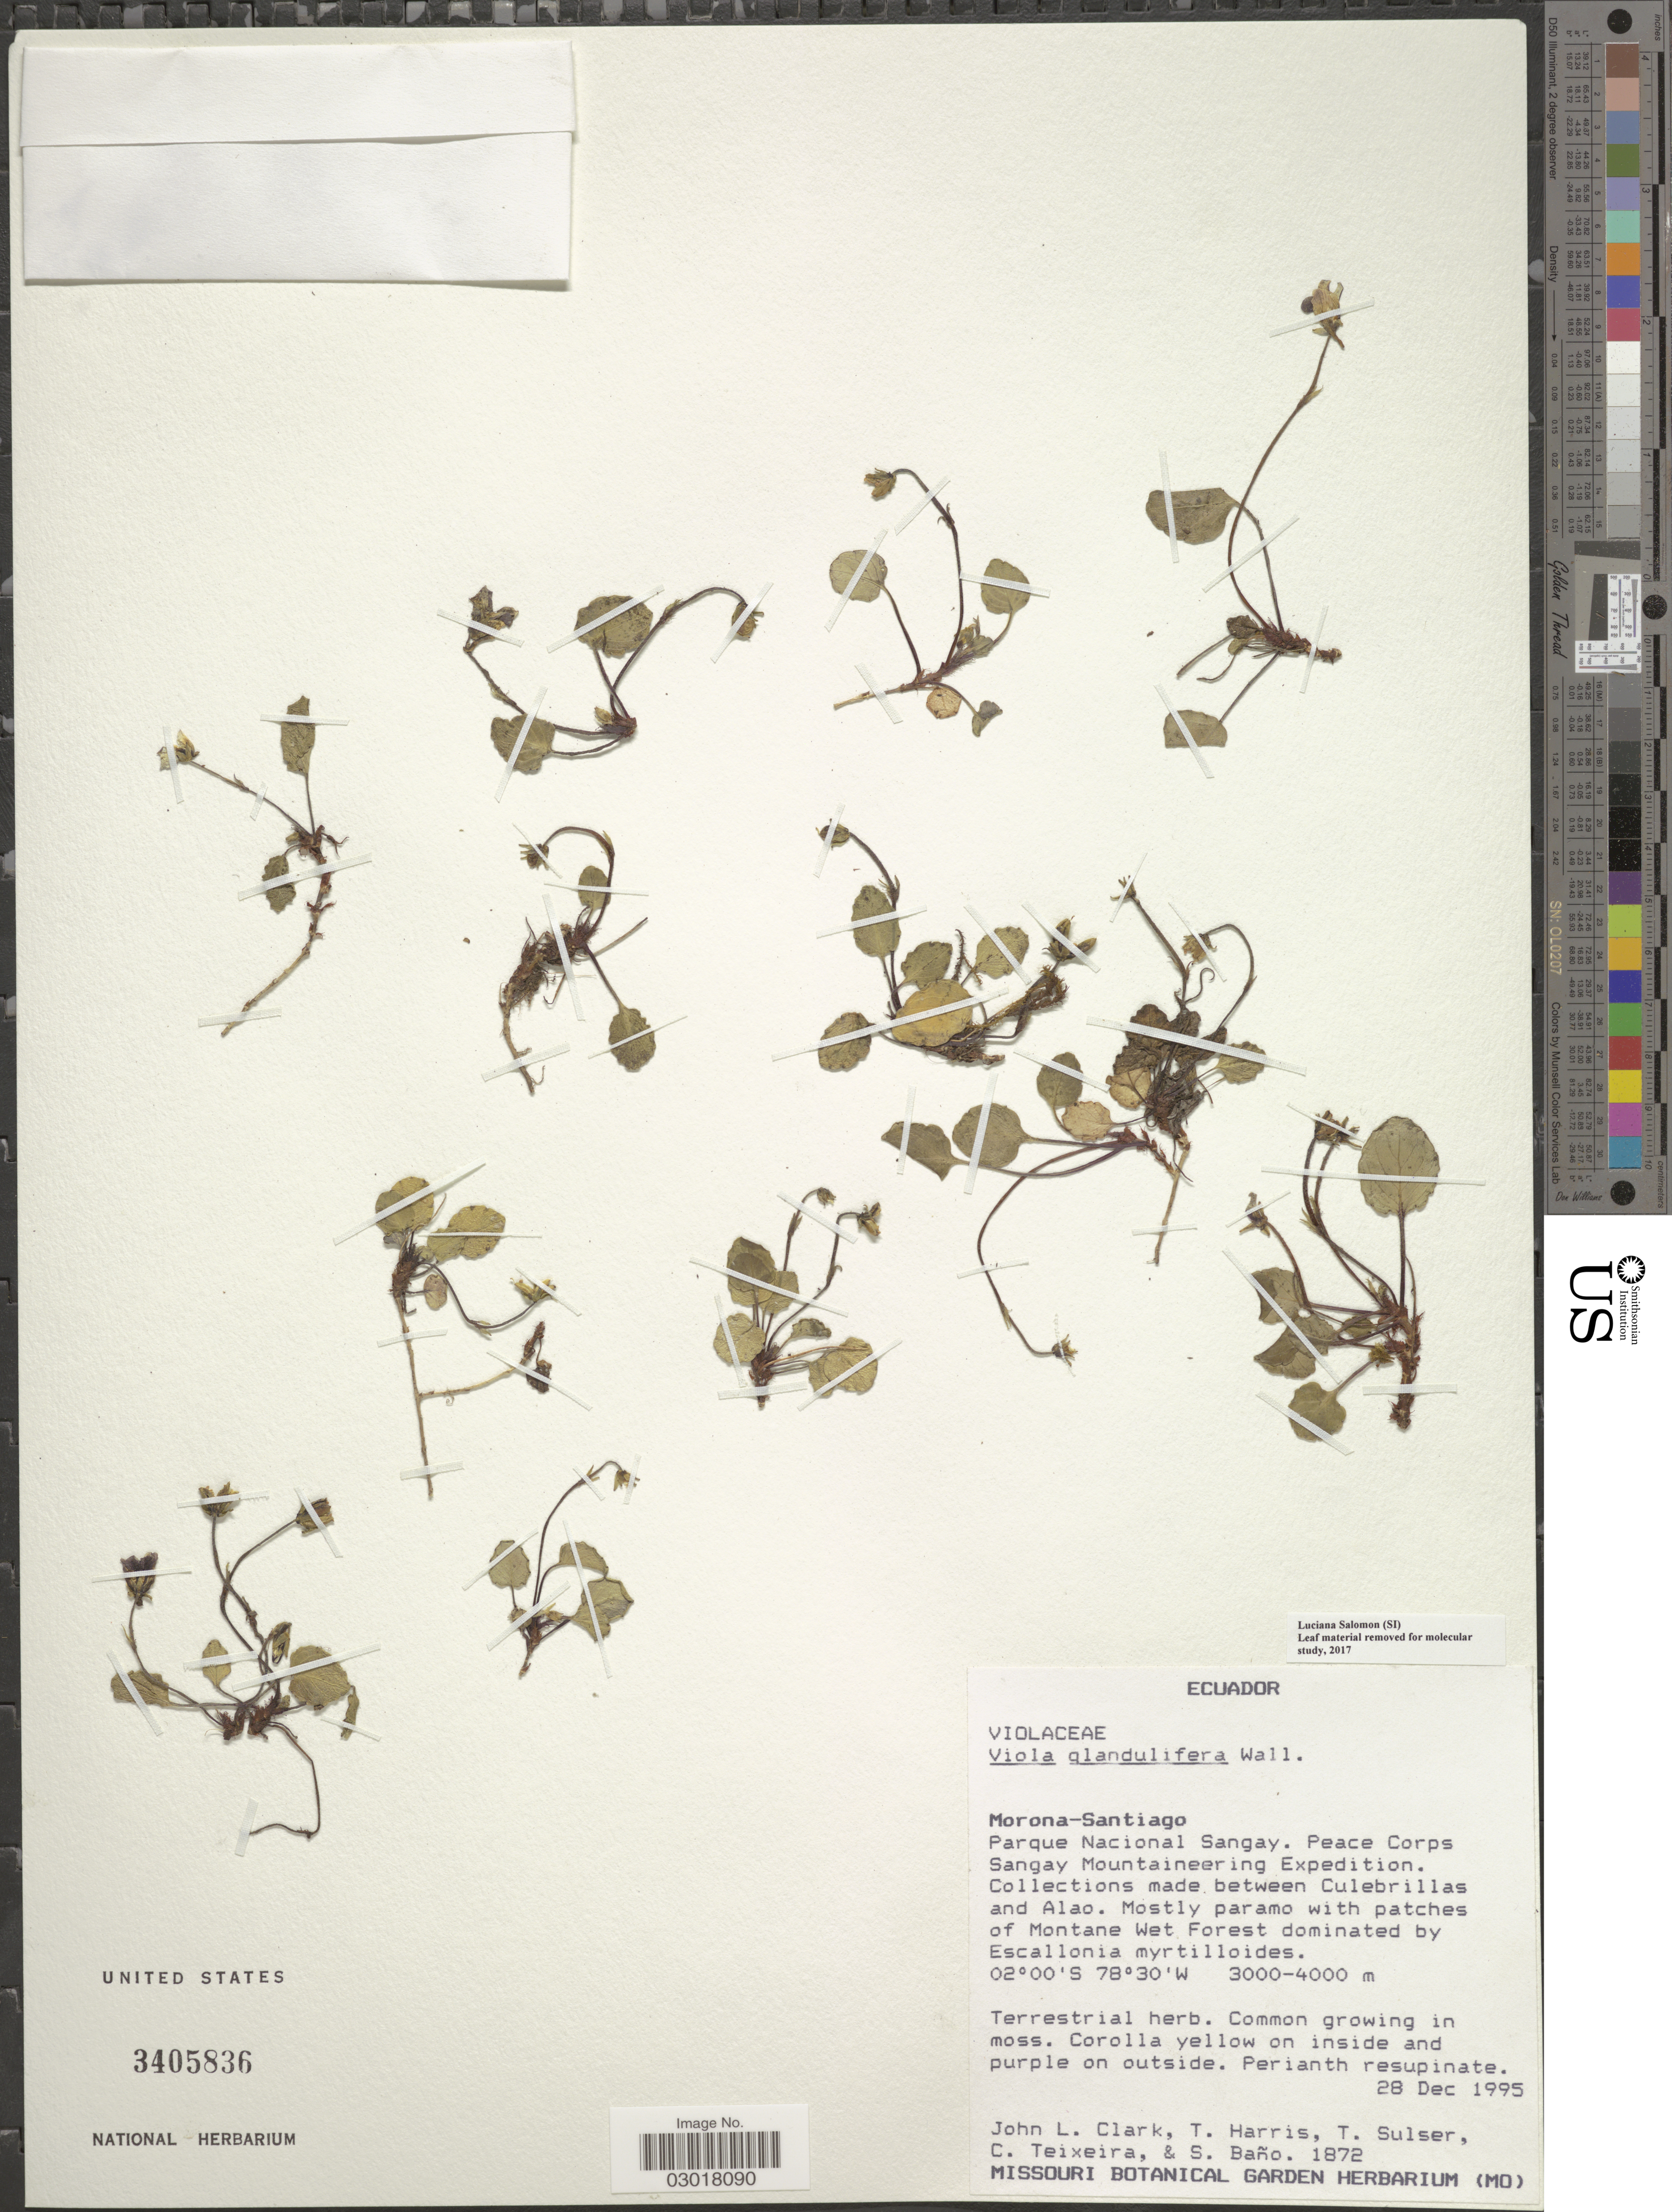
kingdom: Plantae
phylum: Tracheophyta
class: Magnoliopsida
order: Malpighiales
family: Violaceae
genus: Viola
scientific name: Viola glandulifera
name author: Wall.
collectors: J. L. Clark, T. Harris, T. Sulser, C. Teixeira & S. Bano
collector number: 1872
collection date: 1995-12-28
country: Ecuador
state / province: Morona-Santiago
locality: Parque Nacional Sangay. Peace Corps Sangay Mountaineering Expedition. Collections made between Culebrillas and Alao.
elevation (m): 3000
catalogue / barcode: US 3405836